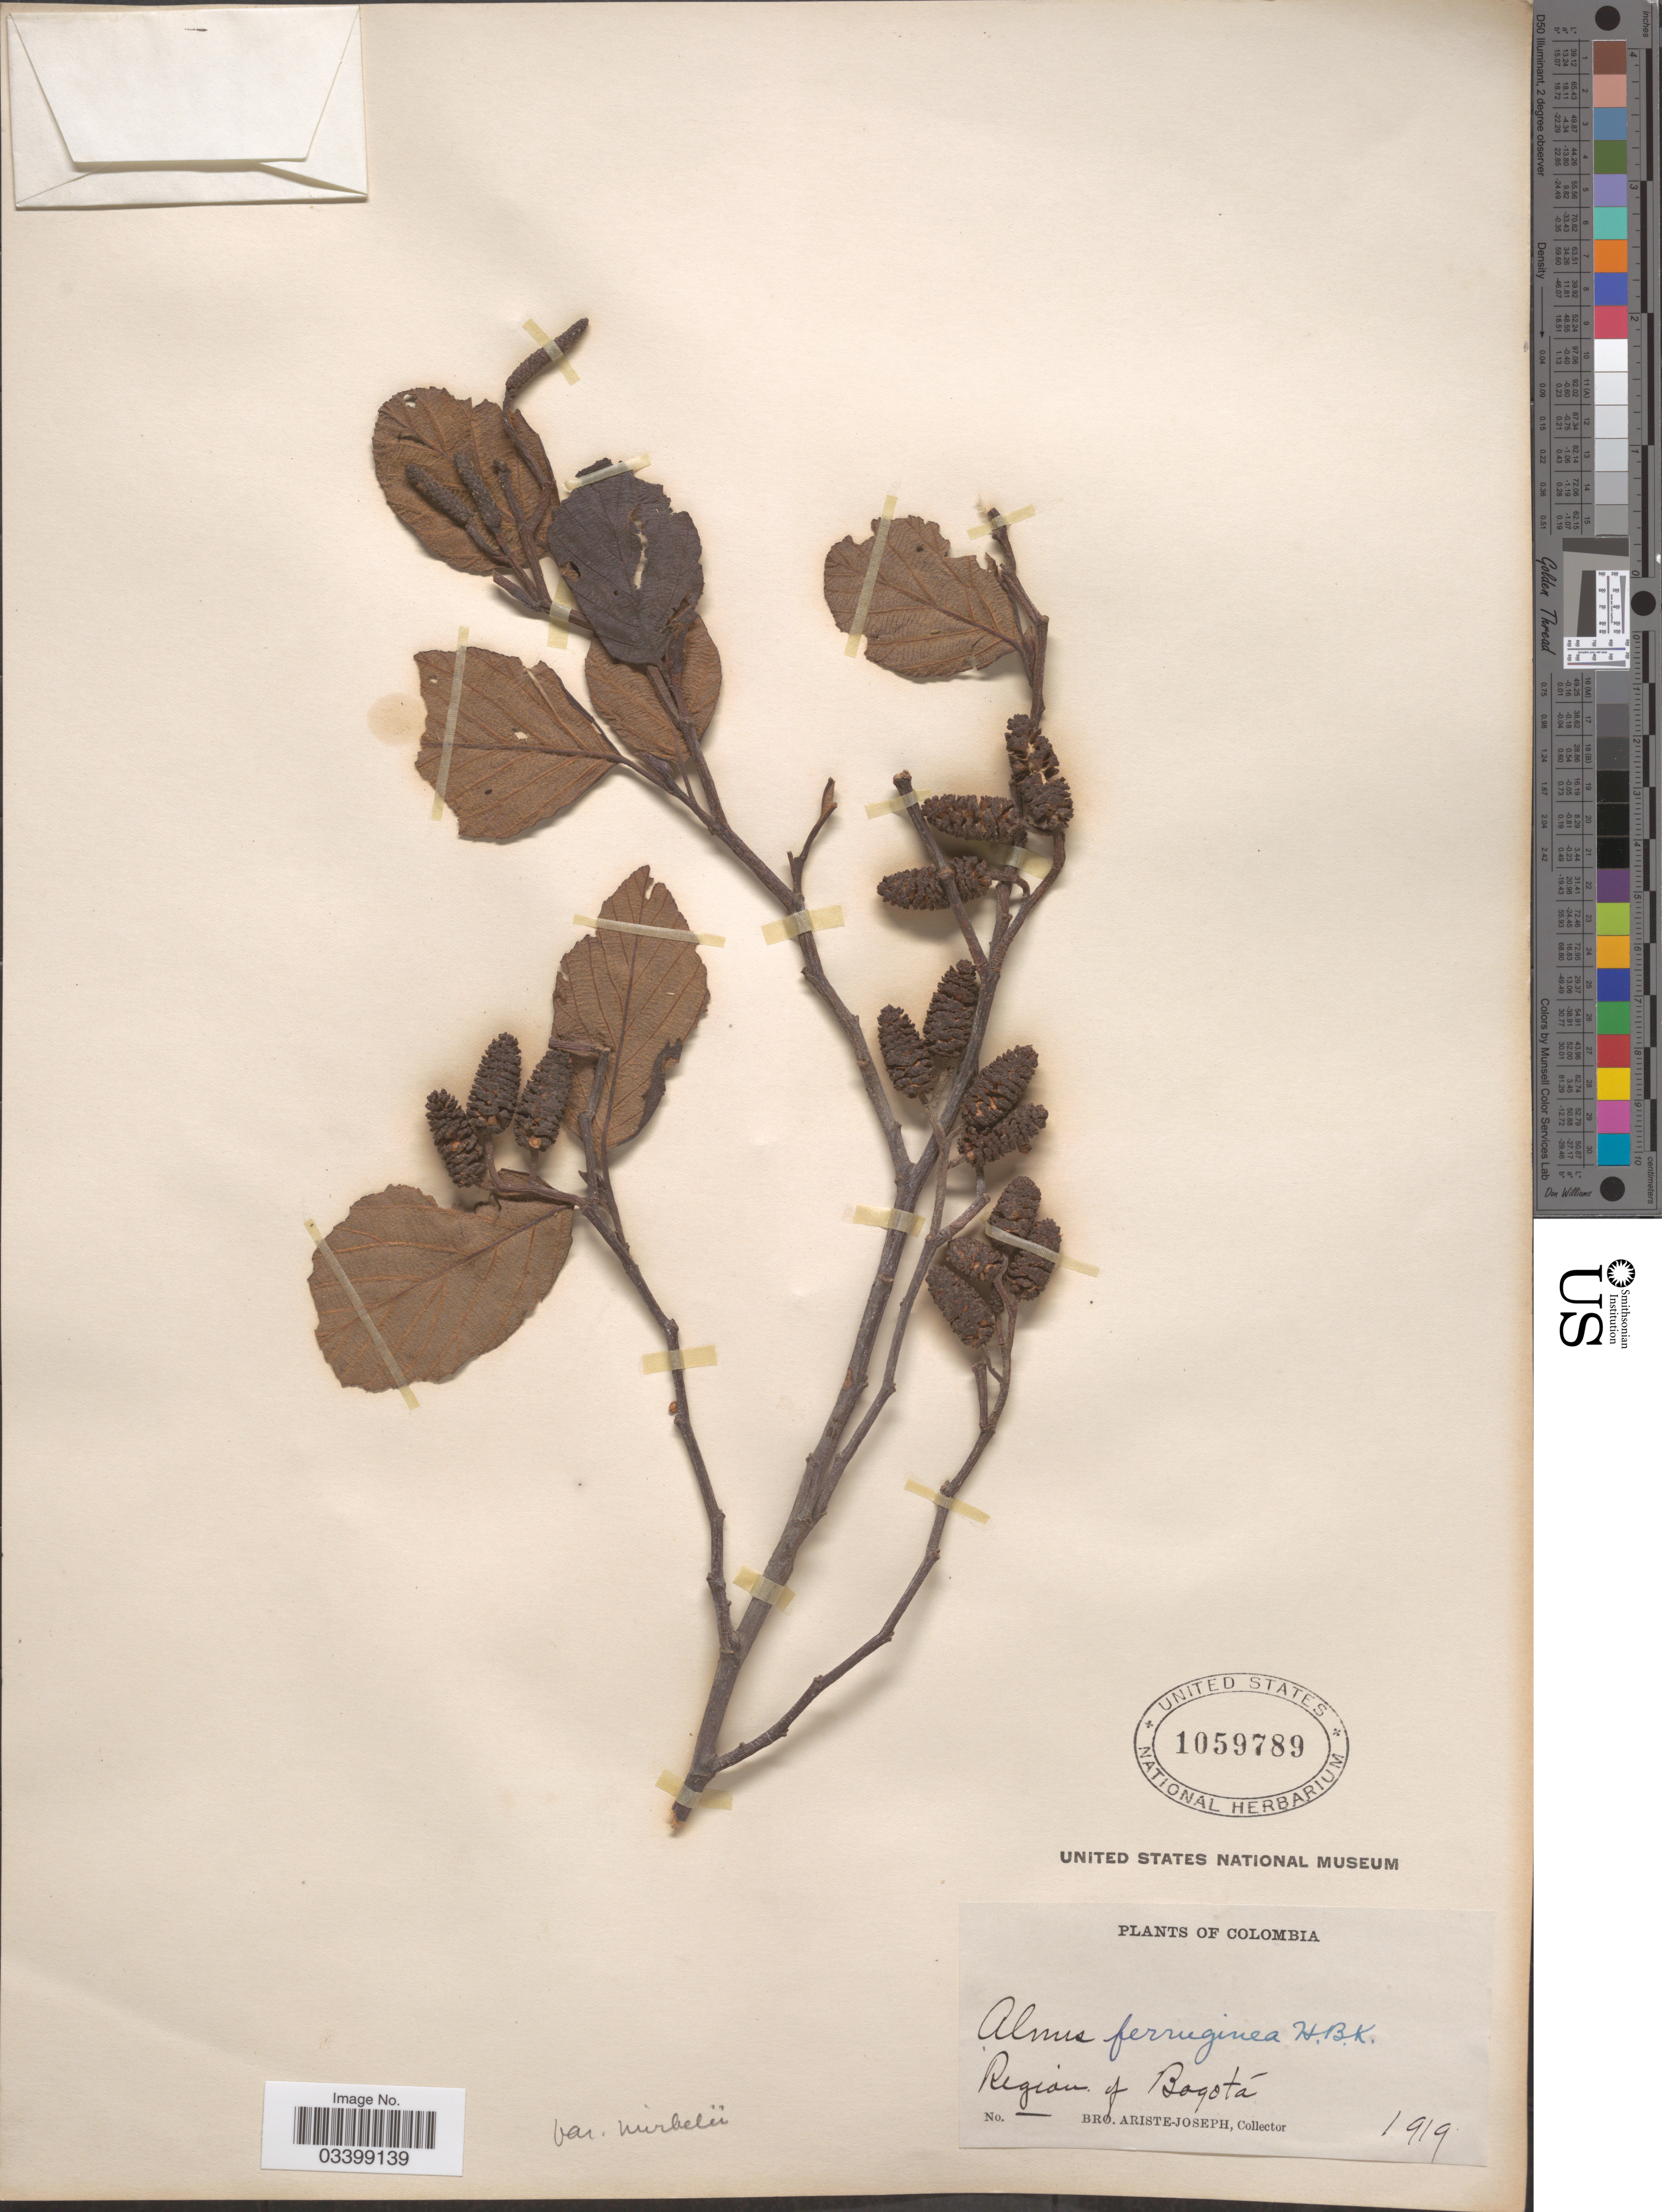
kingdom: Plantae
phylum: Tracheophyta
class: Magnoliopsida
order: Fagales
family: Betulaceae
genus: Alnus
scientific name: Alnus acuminata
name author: Kunth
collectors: Bro. Ariste-Joseph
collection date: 1919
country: Colombia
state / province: Bogota D.C.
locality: Region of Bogotá.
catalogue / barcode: US 1059789